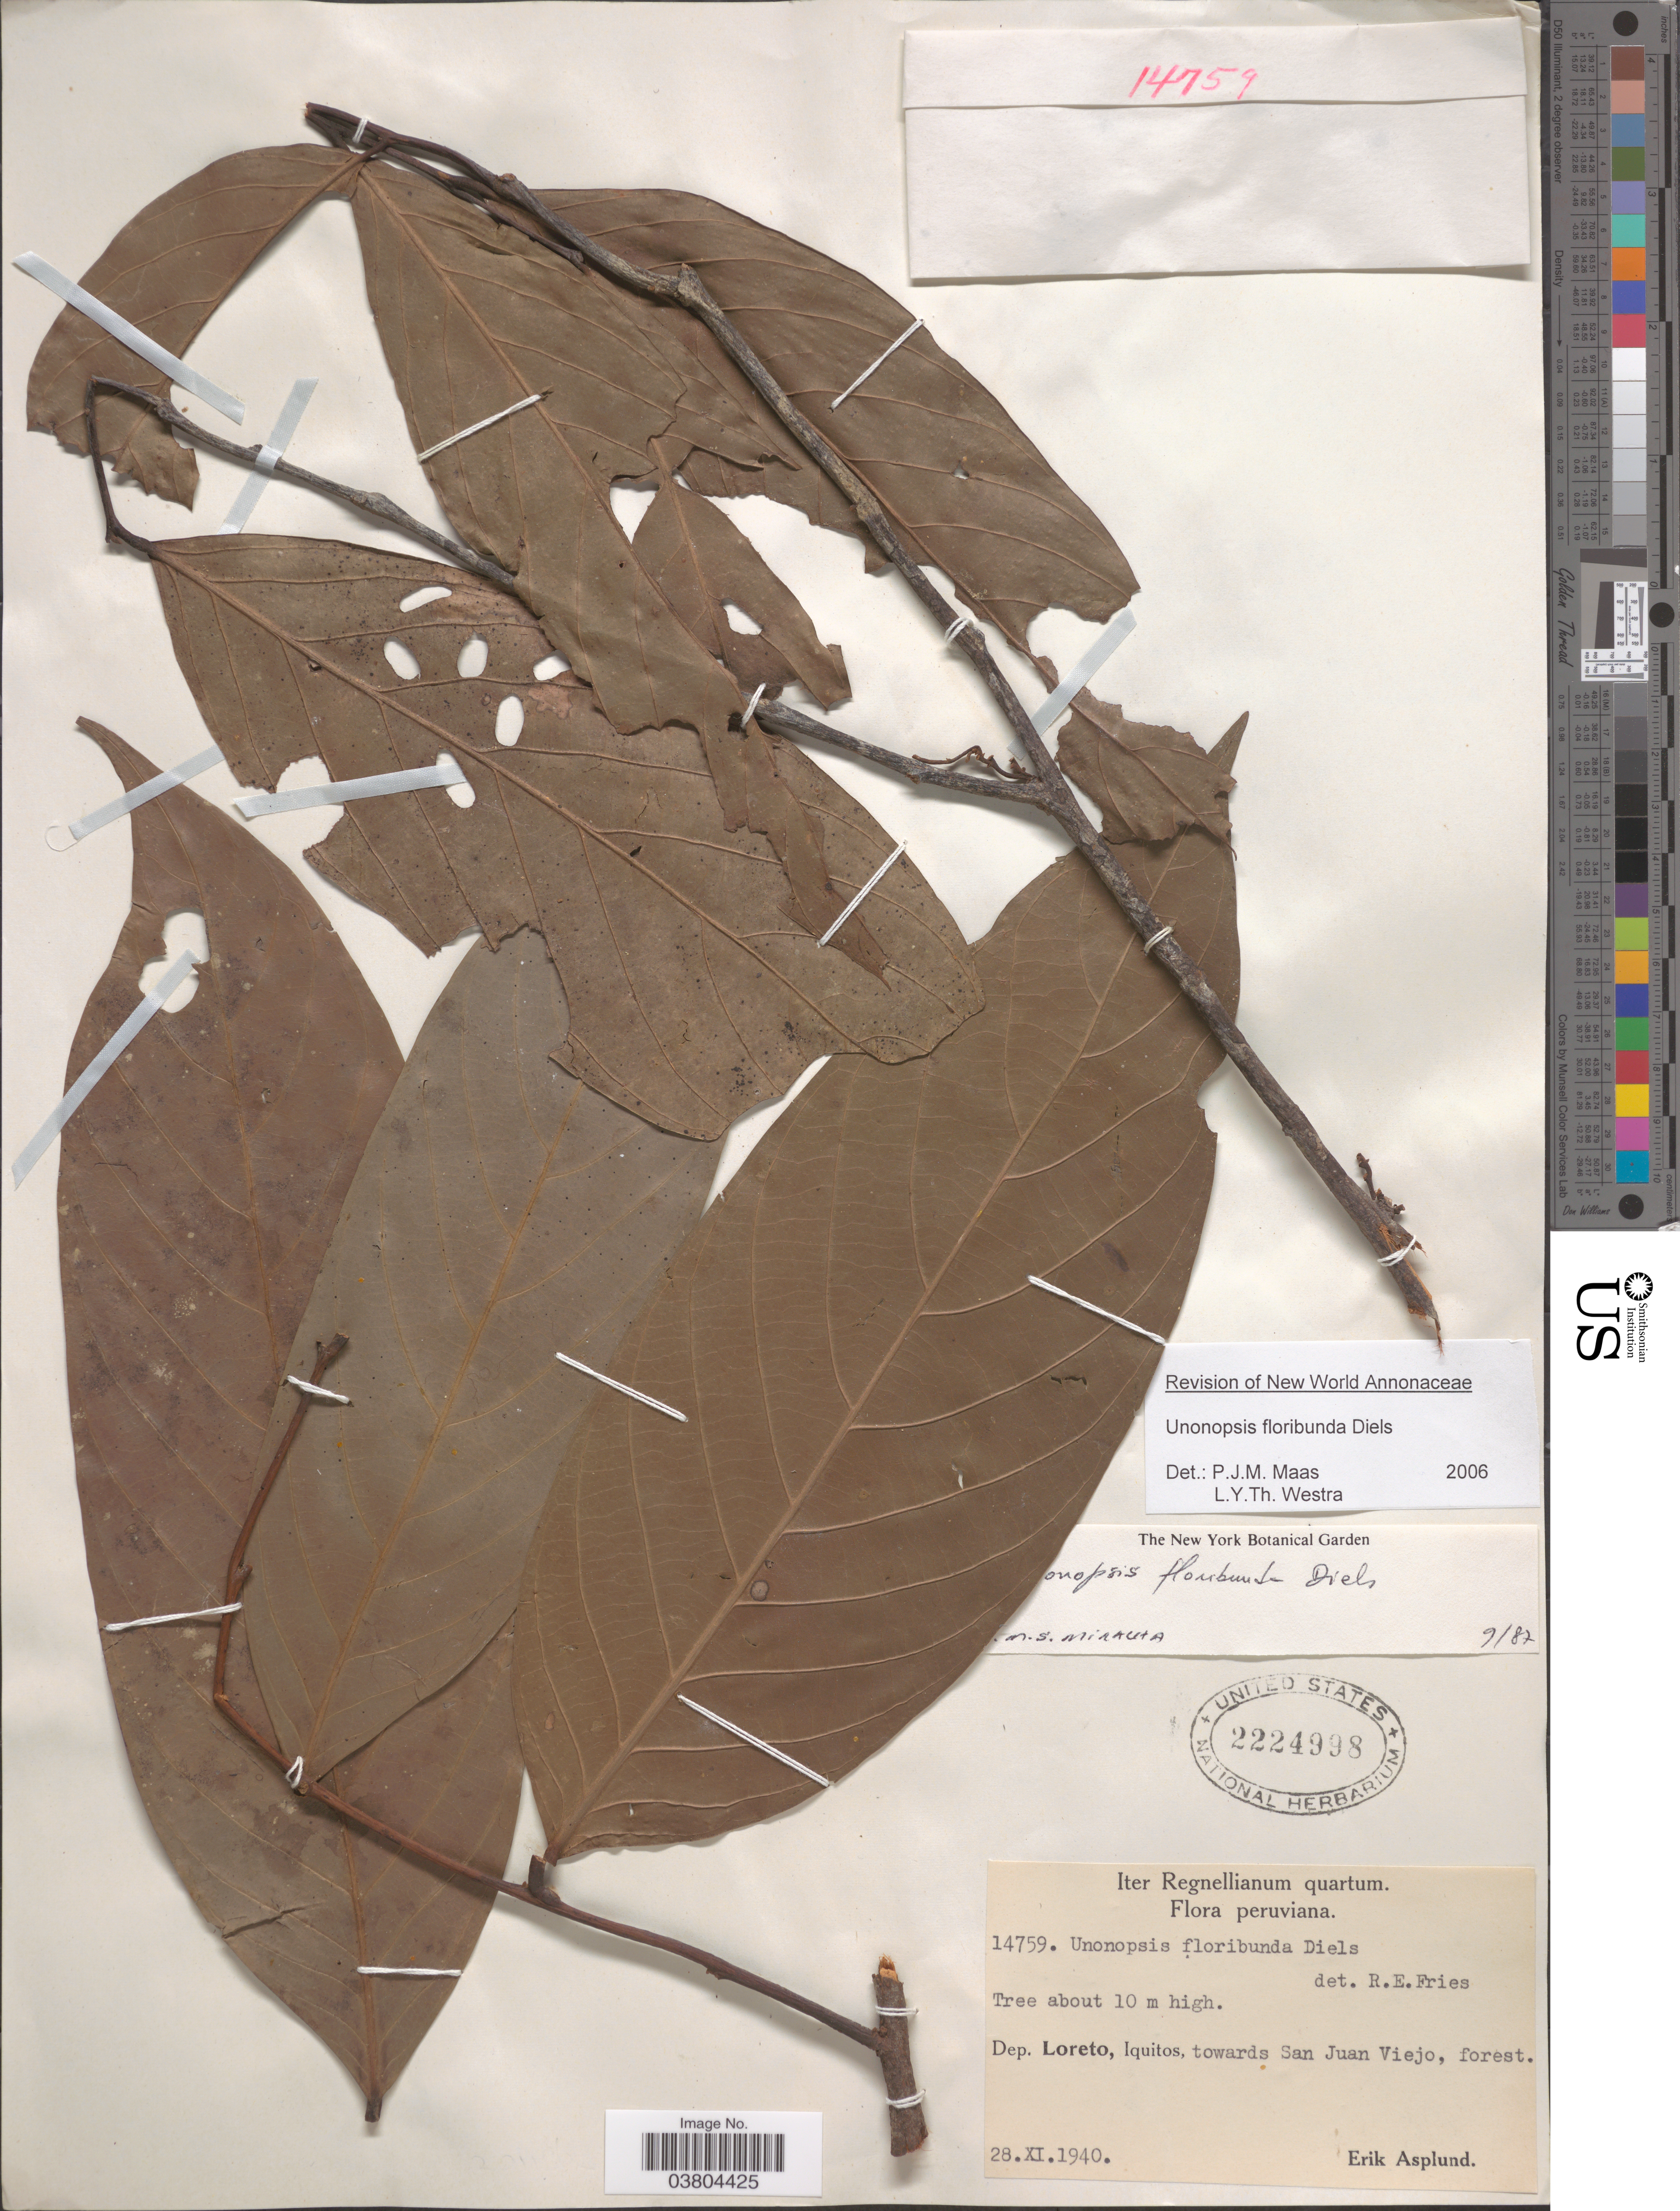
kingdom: Plantae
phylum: Tracheophyta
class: Magnoliopsida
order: Magnoliales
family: Annonaceae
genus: Unonopsis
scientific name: Unonopsis floribunda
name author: Diels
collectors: E. Asplund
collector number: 14759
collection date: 1940-11-28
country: Peru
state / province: Loreto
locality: Dep. Loreto, Iquitos towards San Juan Viejo, forest.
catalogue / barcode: US 2224998